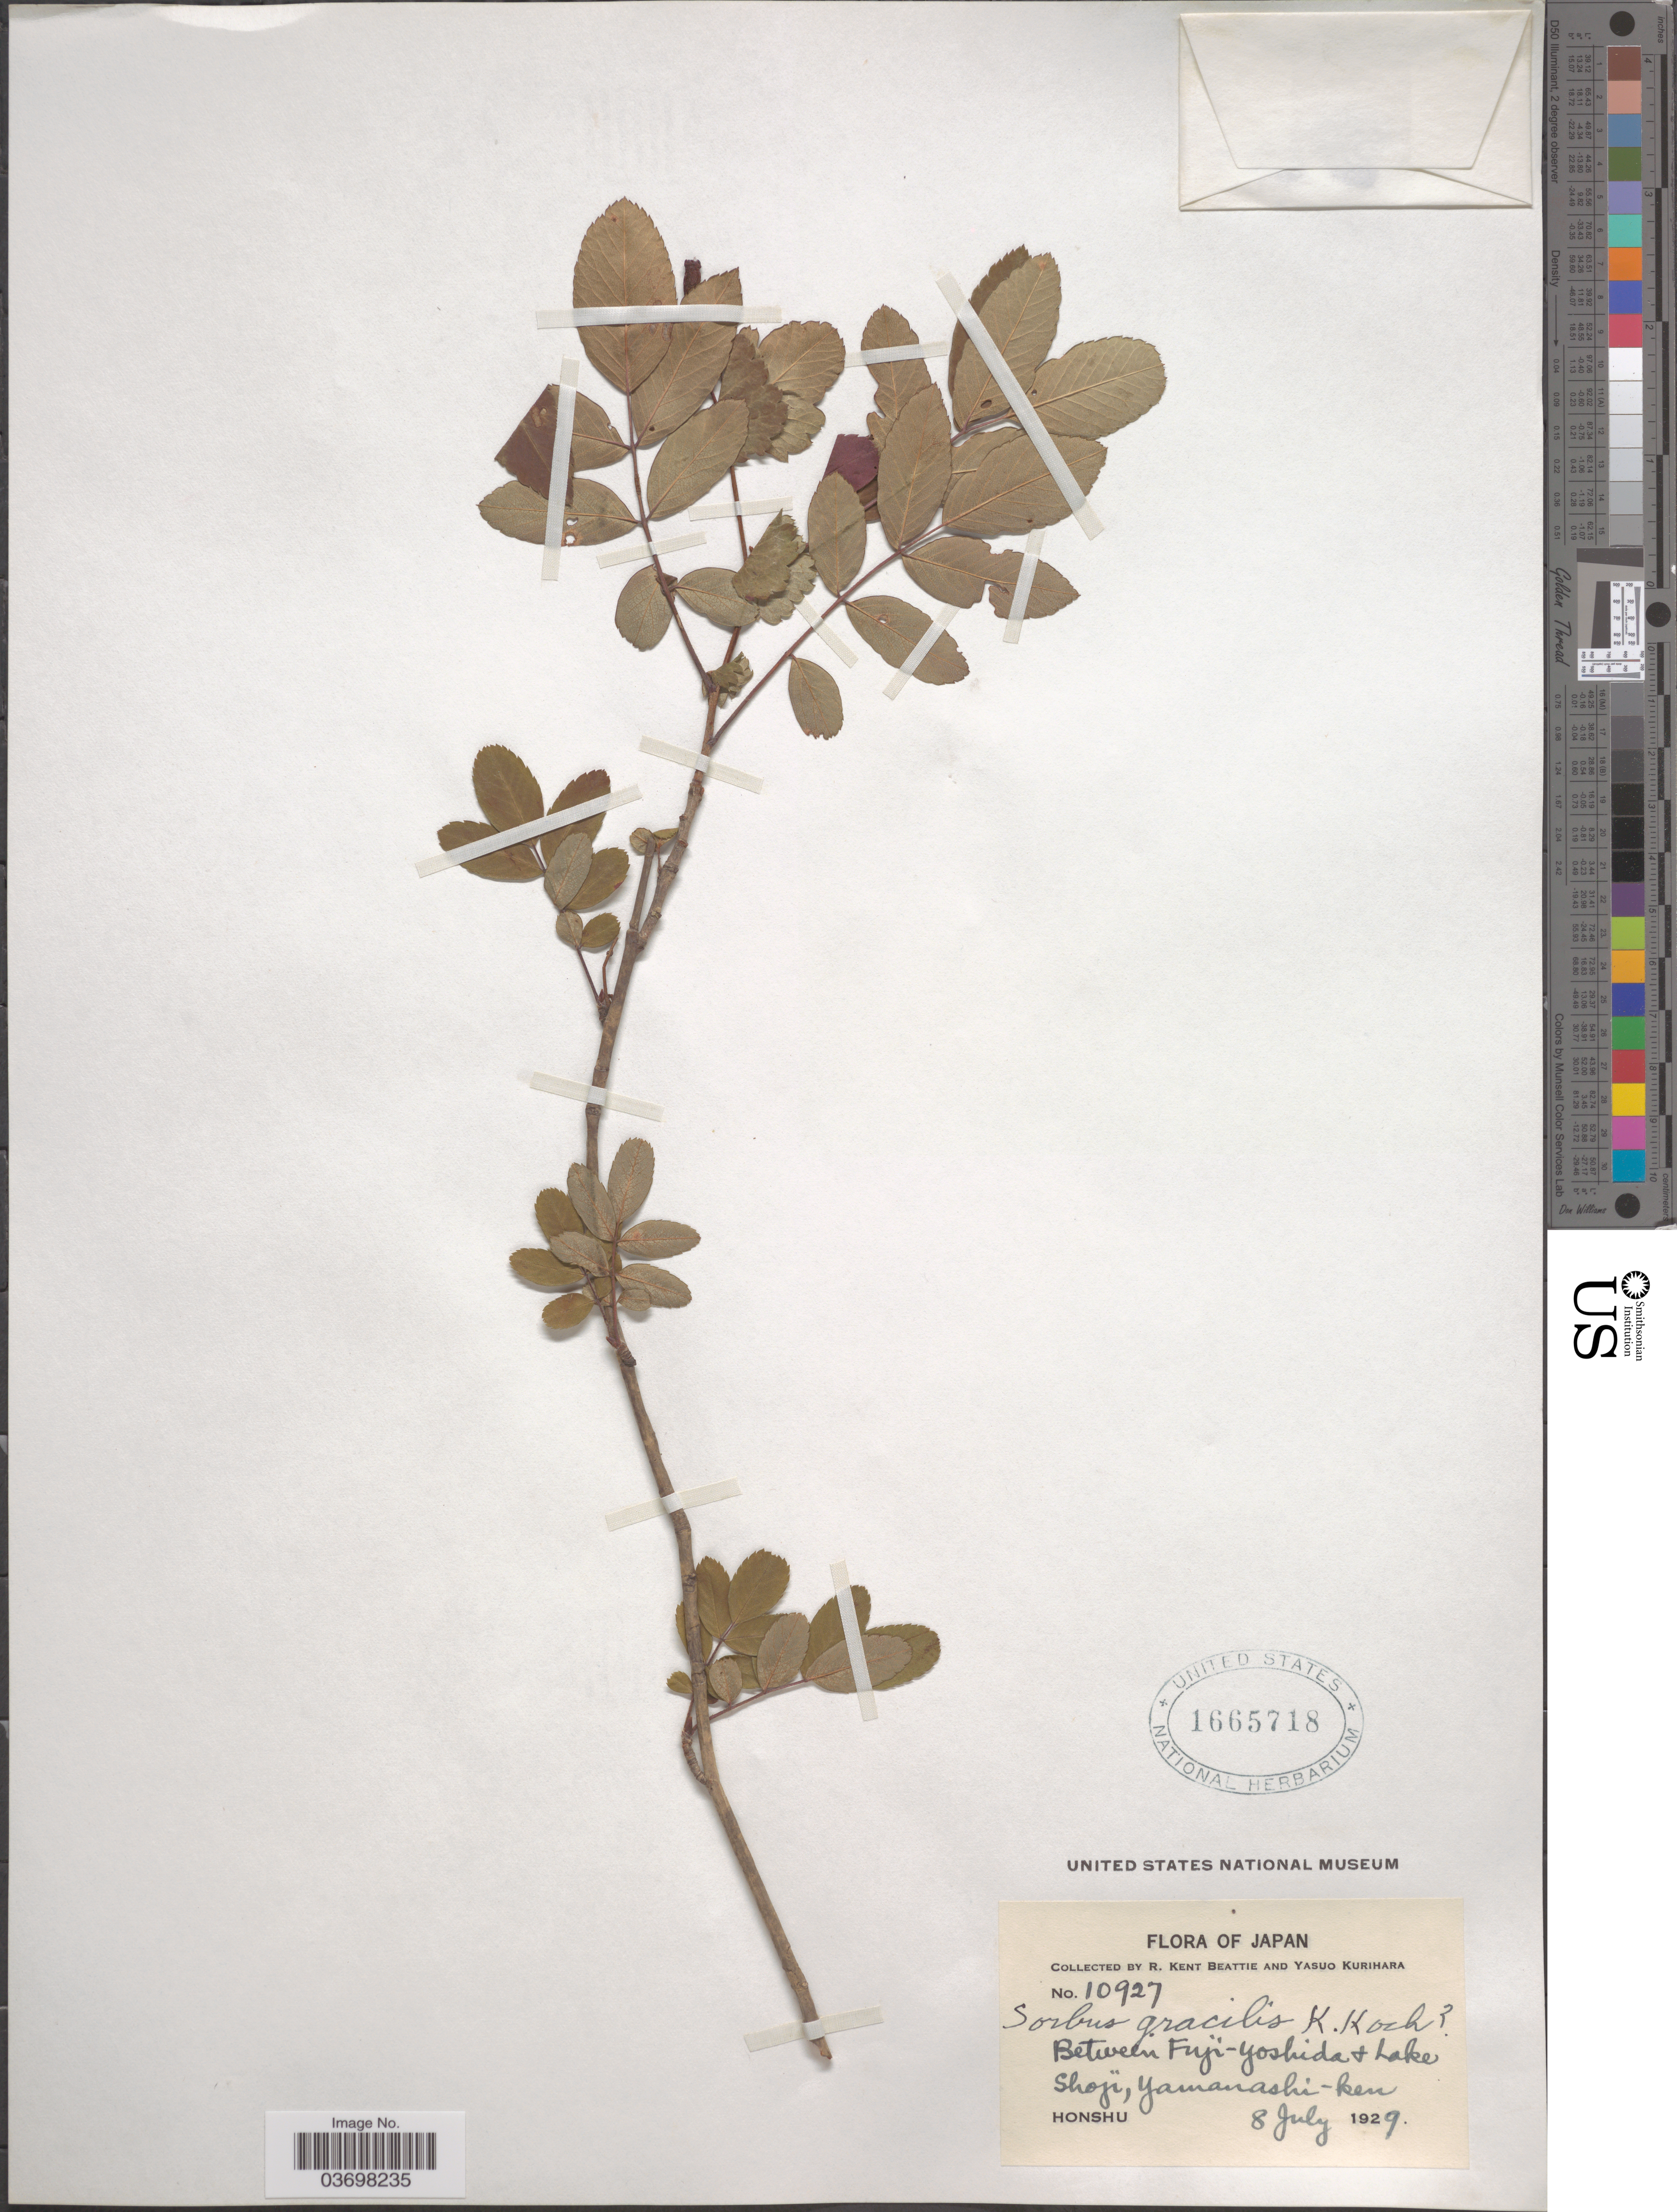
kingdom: Plantae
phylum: Tracheophyta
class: Magnoliopsida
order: Rosales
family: Rosaceae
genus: Sorbus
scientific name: Sorbus gracilis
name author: (Siebold & Zucc.) K. Koch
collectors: R. K. Beattie & Y. Kurihara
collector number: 10927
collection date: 1929-07-08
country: Japan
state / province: Yamanasi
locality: Between Fuji-Yoshida & Lake Shoji, Yamanashi-ken. Honshu.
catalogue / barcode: US 1665718